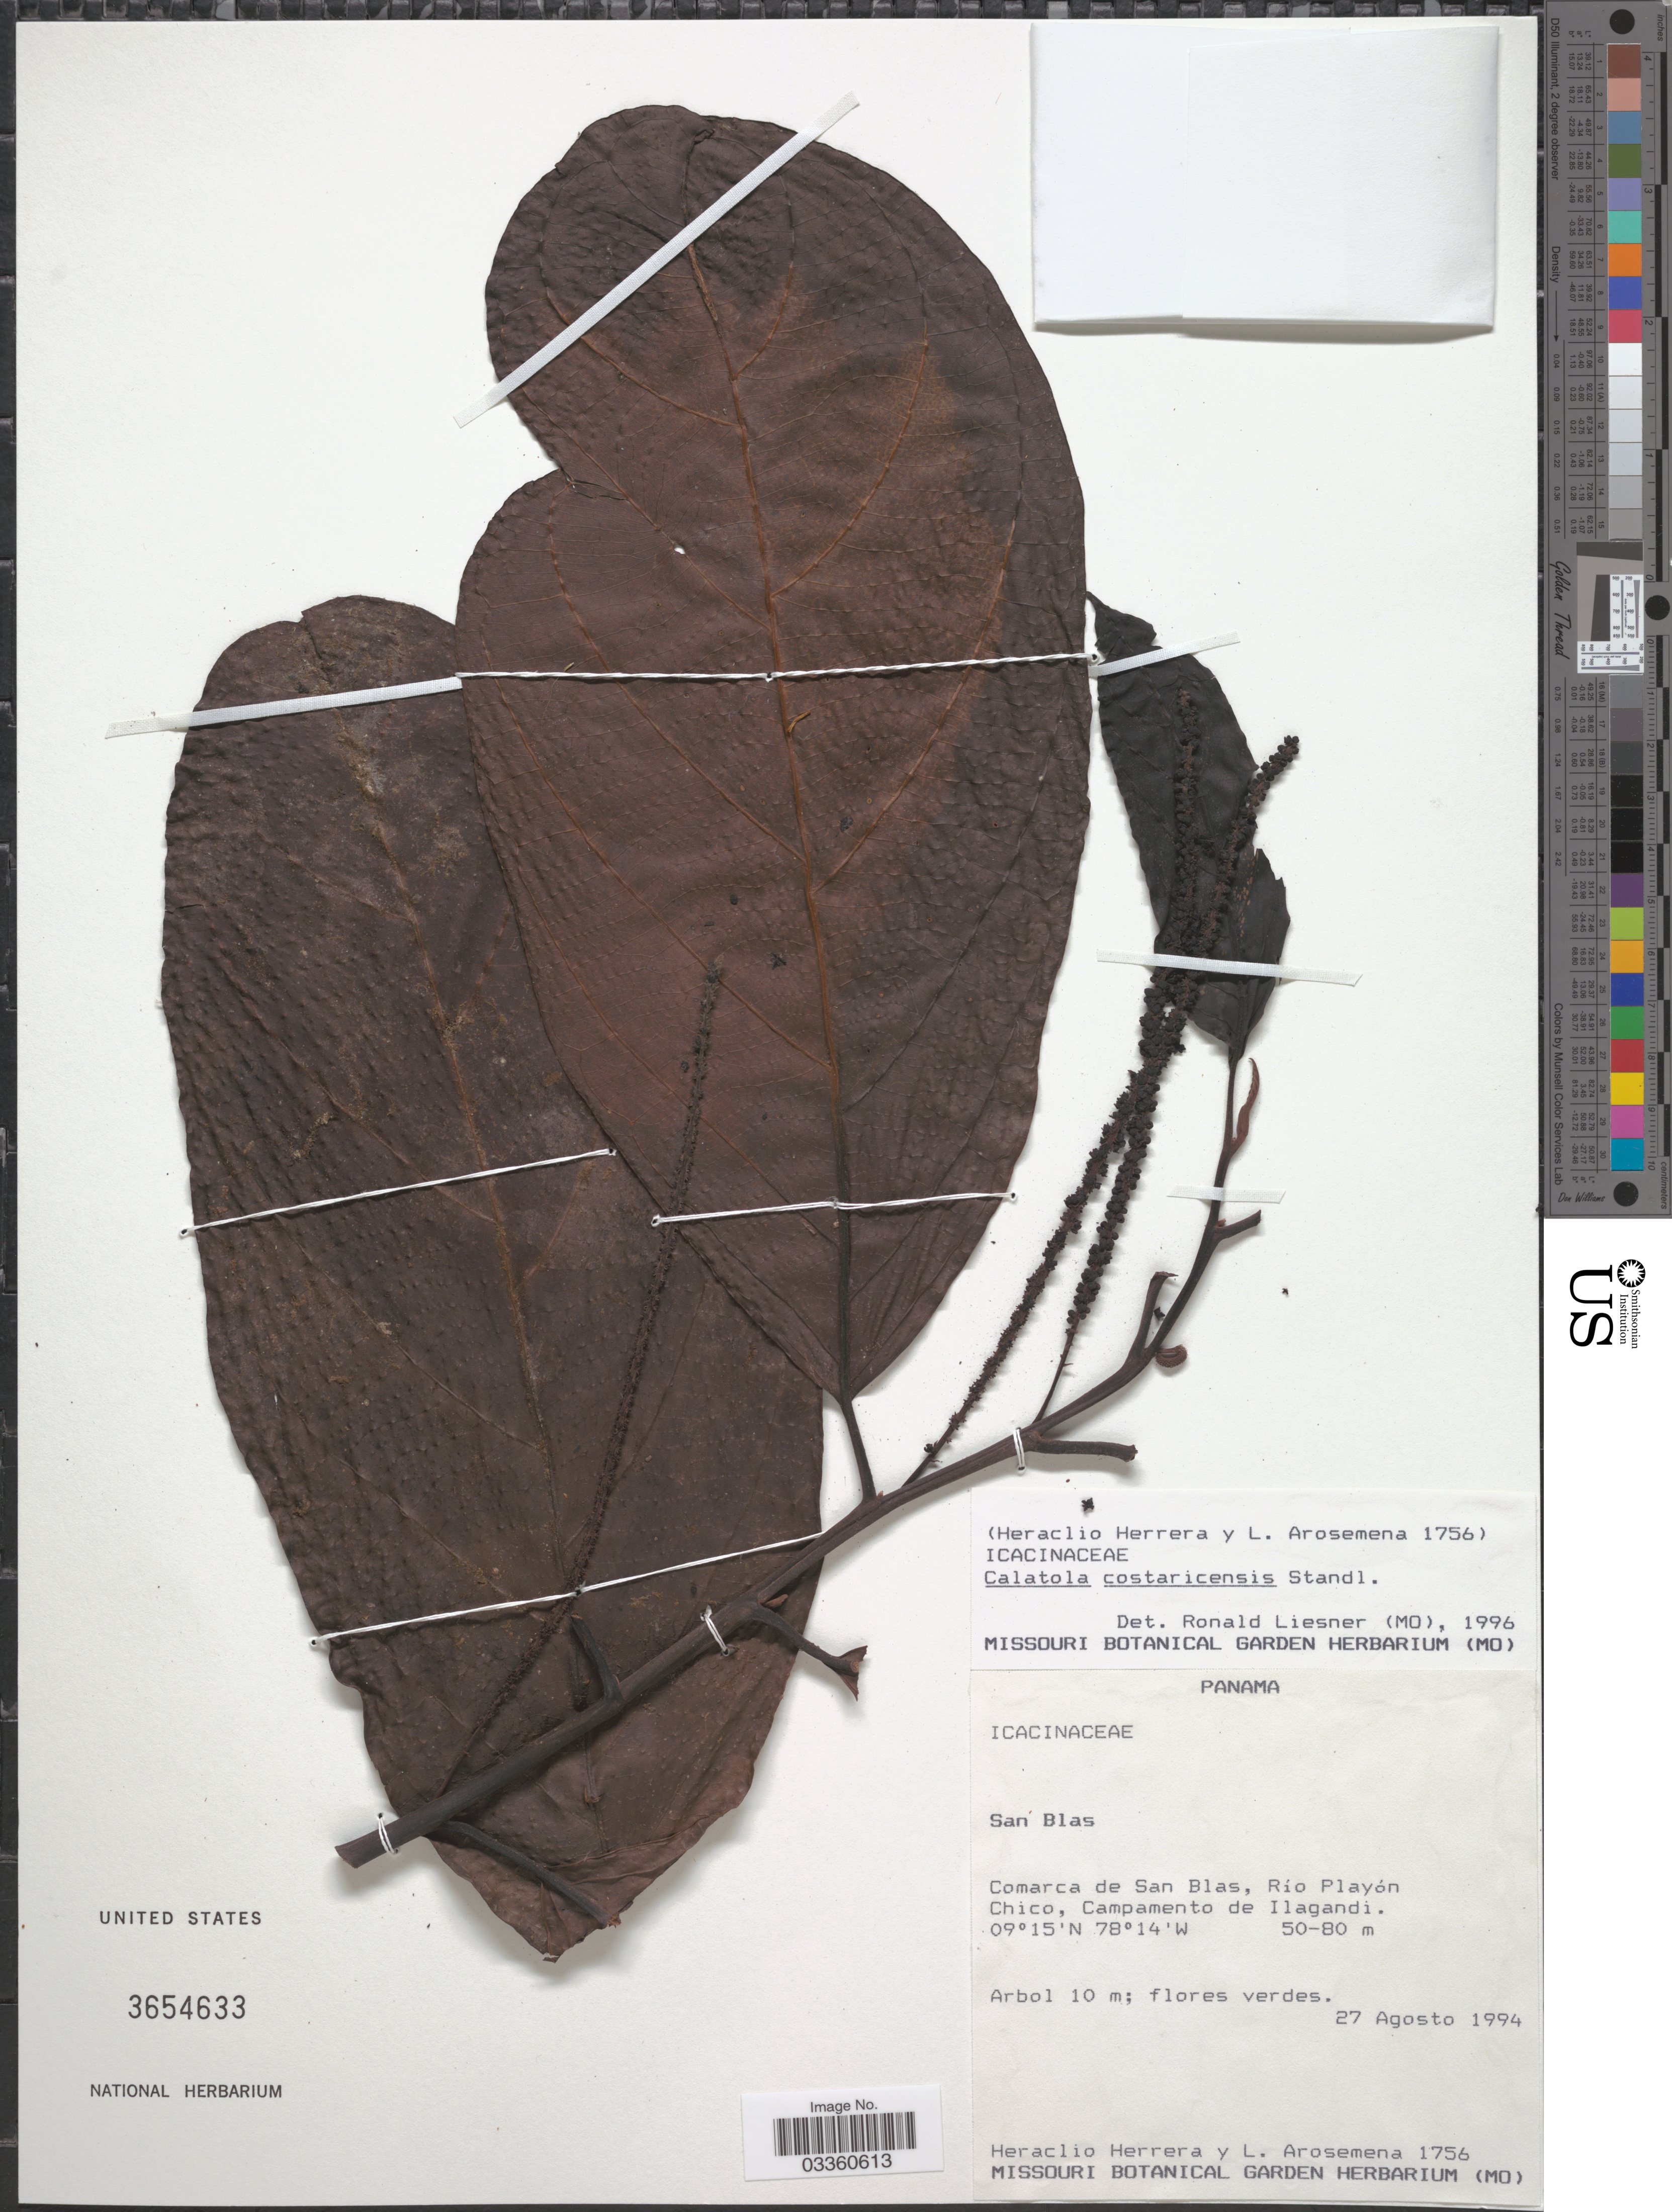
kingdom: Plantae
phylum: Tracheophyta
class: Magnoliopsida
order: Metteniusales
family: Metteniusaceae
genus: Calatola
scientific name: Calatola costaricensis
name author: Standl.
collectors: H. Herrera & L. Arosemena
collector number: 1756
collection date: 1994-08-27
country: Panama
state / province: Kuna Yala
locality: Comarca de San Blas, Río Playón Chico, Campamento de Ilagandi.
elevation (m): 50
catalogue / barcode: US 3654633